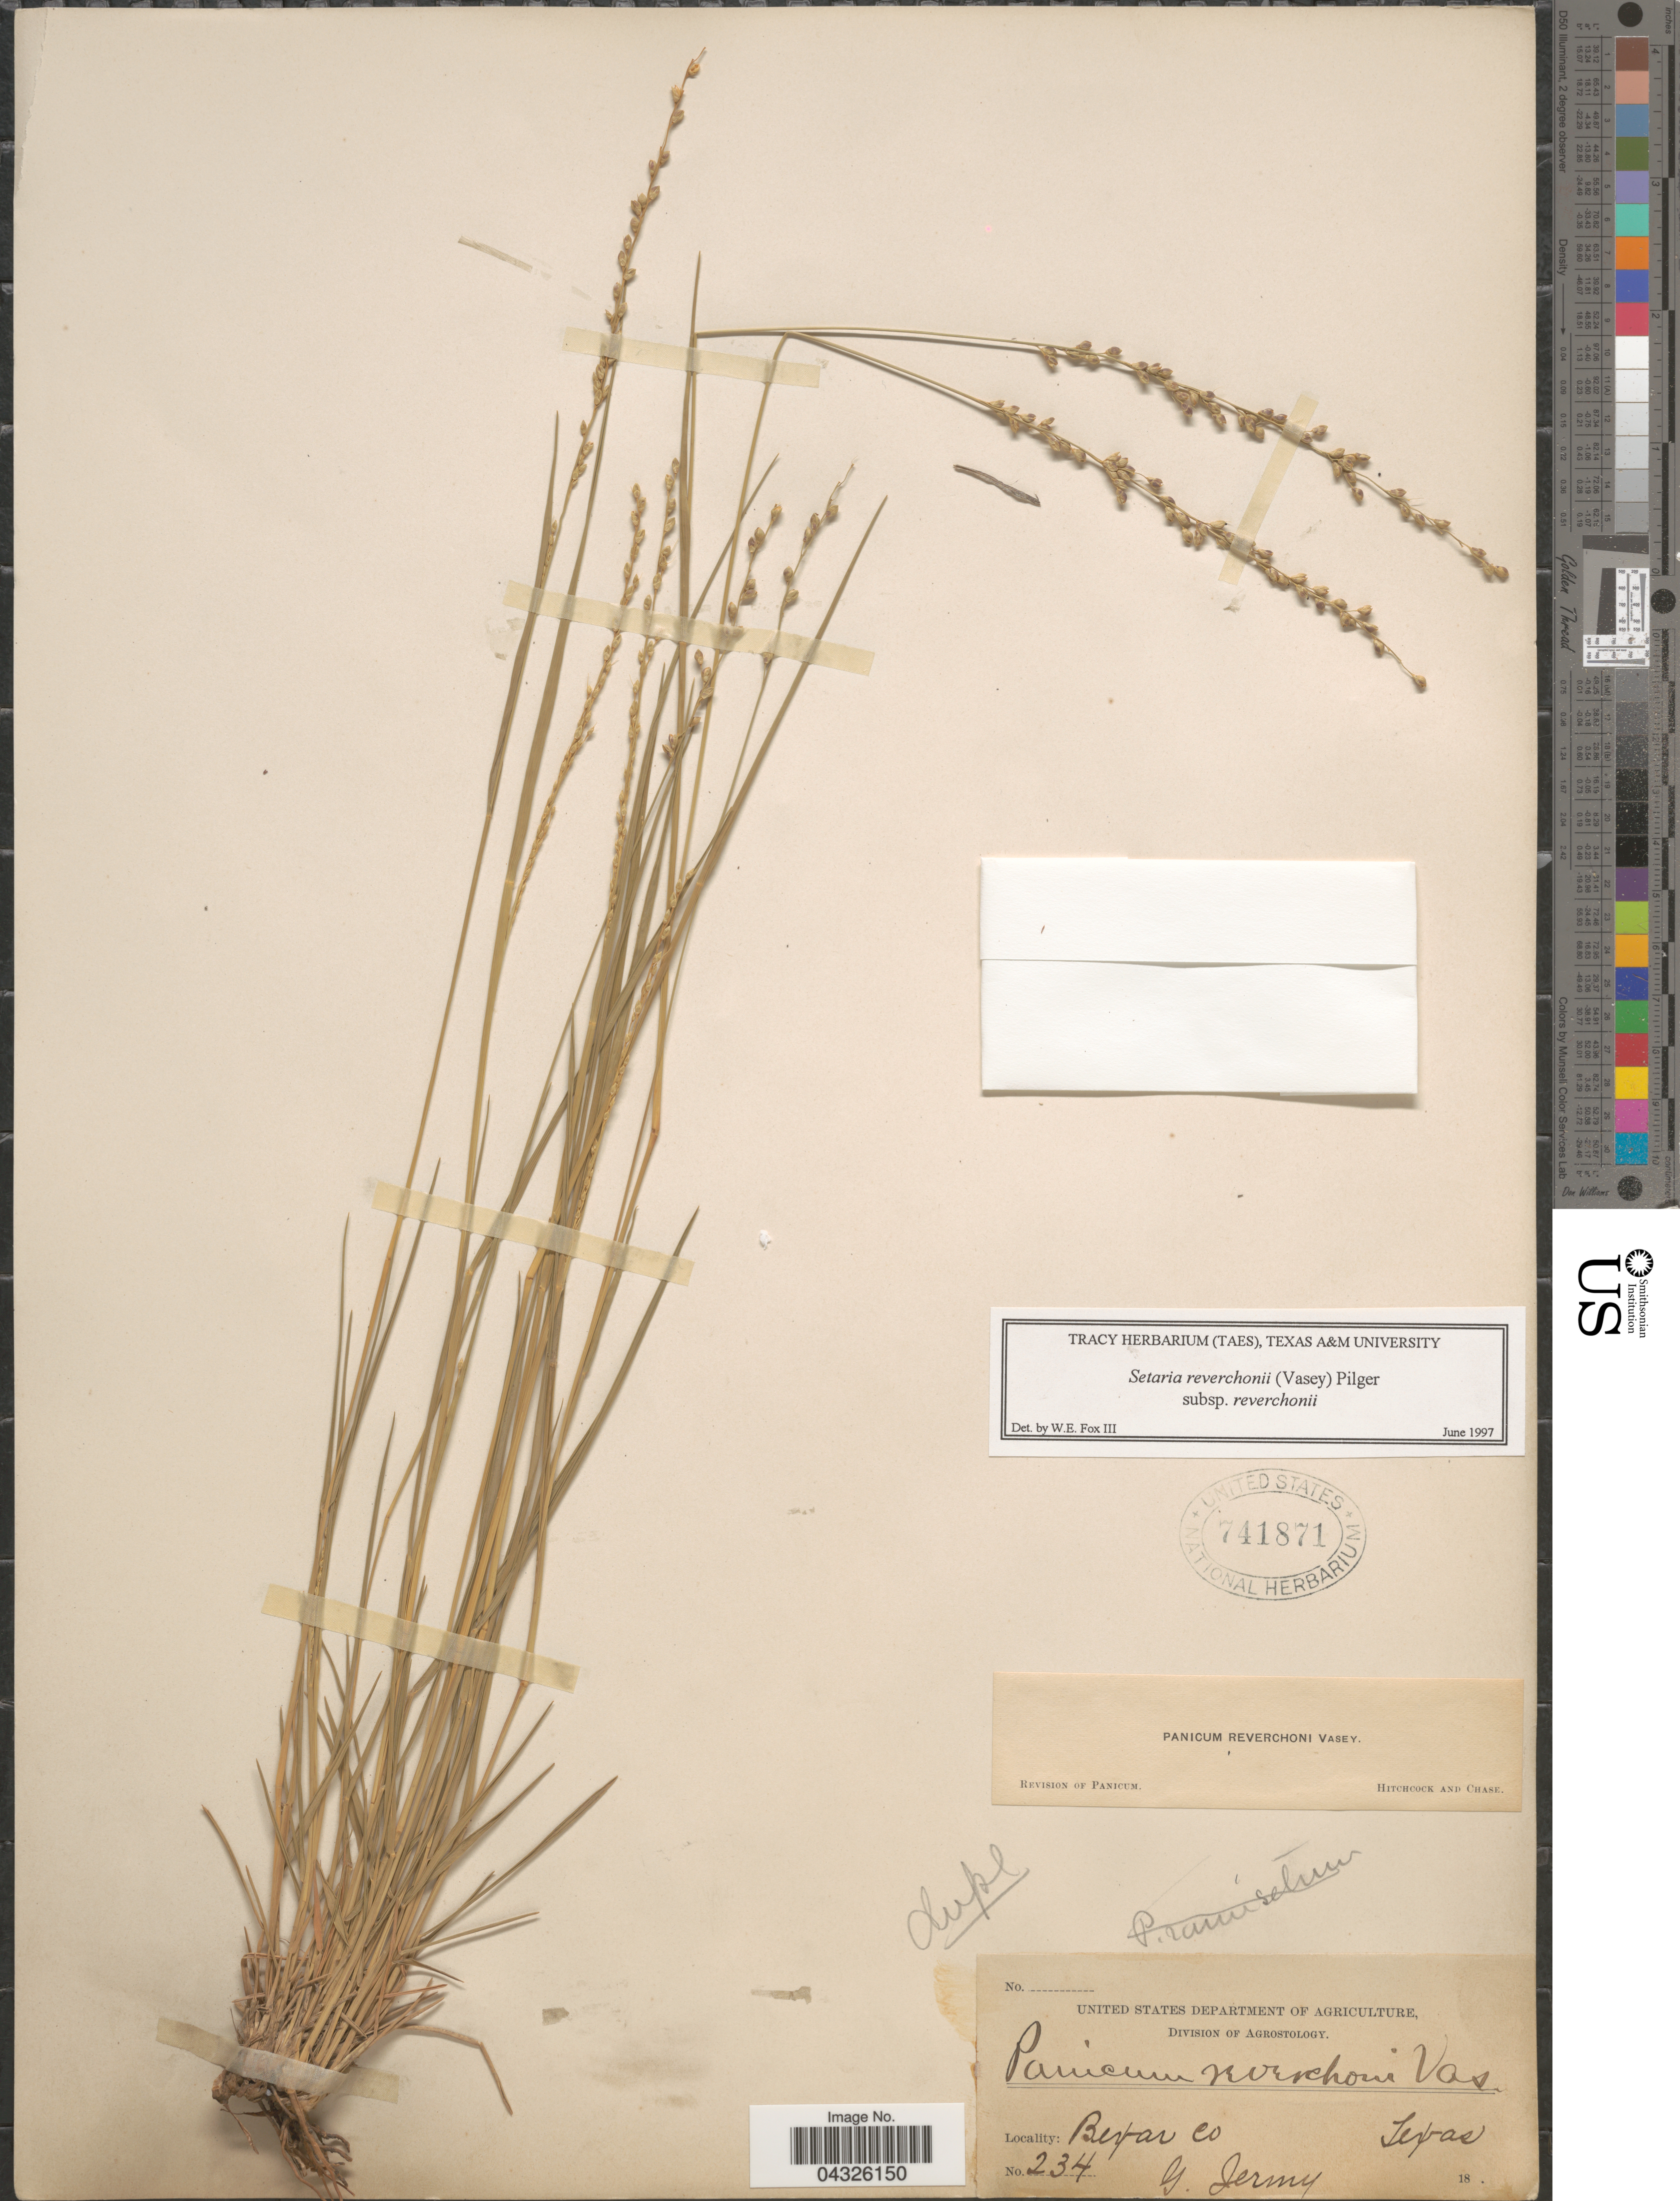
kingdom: Plantae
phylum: Tracheophyta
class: Liliopsida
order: Poales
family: Poaceae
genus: Panicum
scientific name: Panicum reverchoni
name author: Vasey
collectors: G. Jermy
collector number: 234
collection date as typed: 18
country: United States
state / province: Texas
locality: Bexar Co.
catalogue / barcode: US 741871